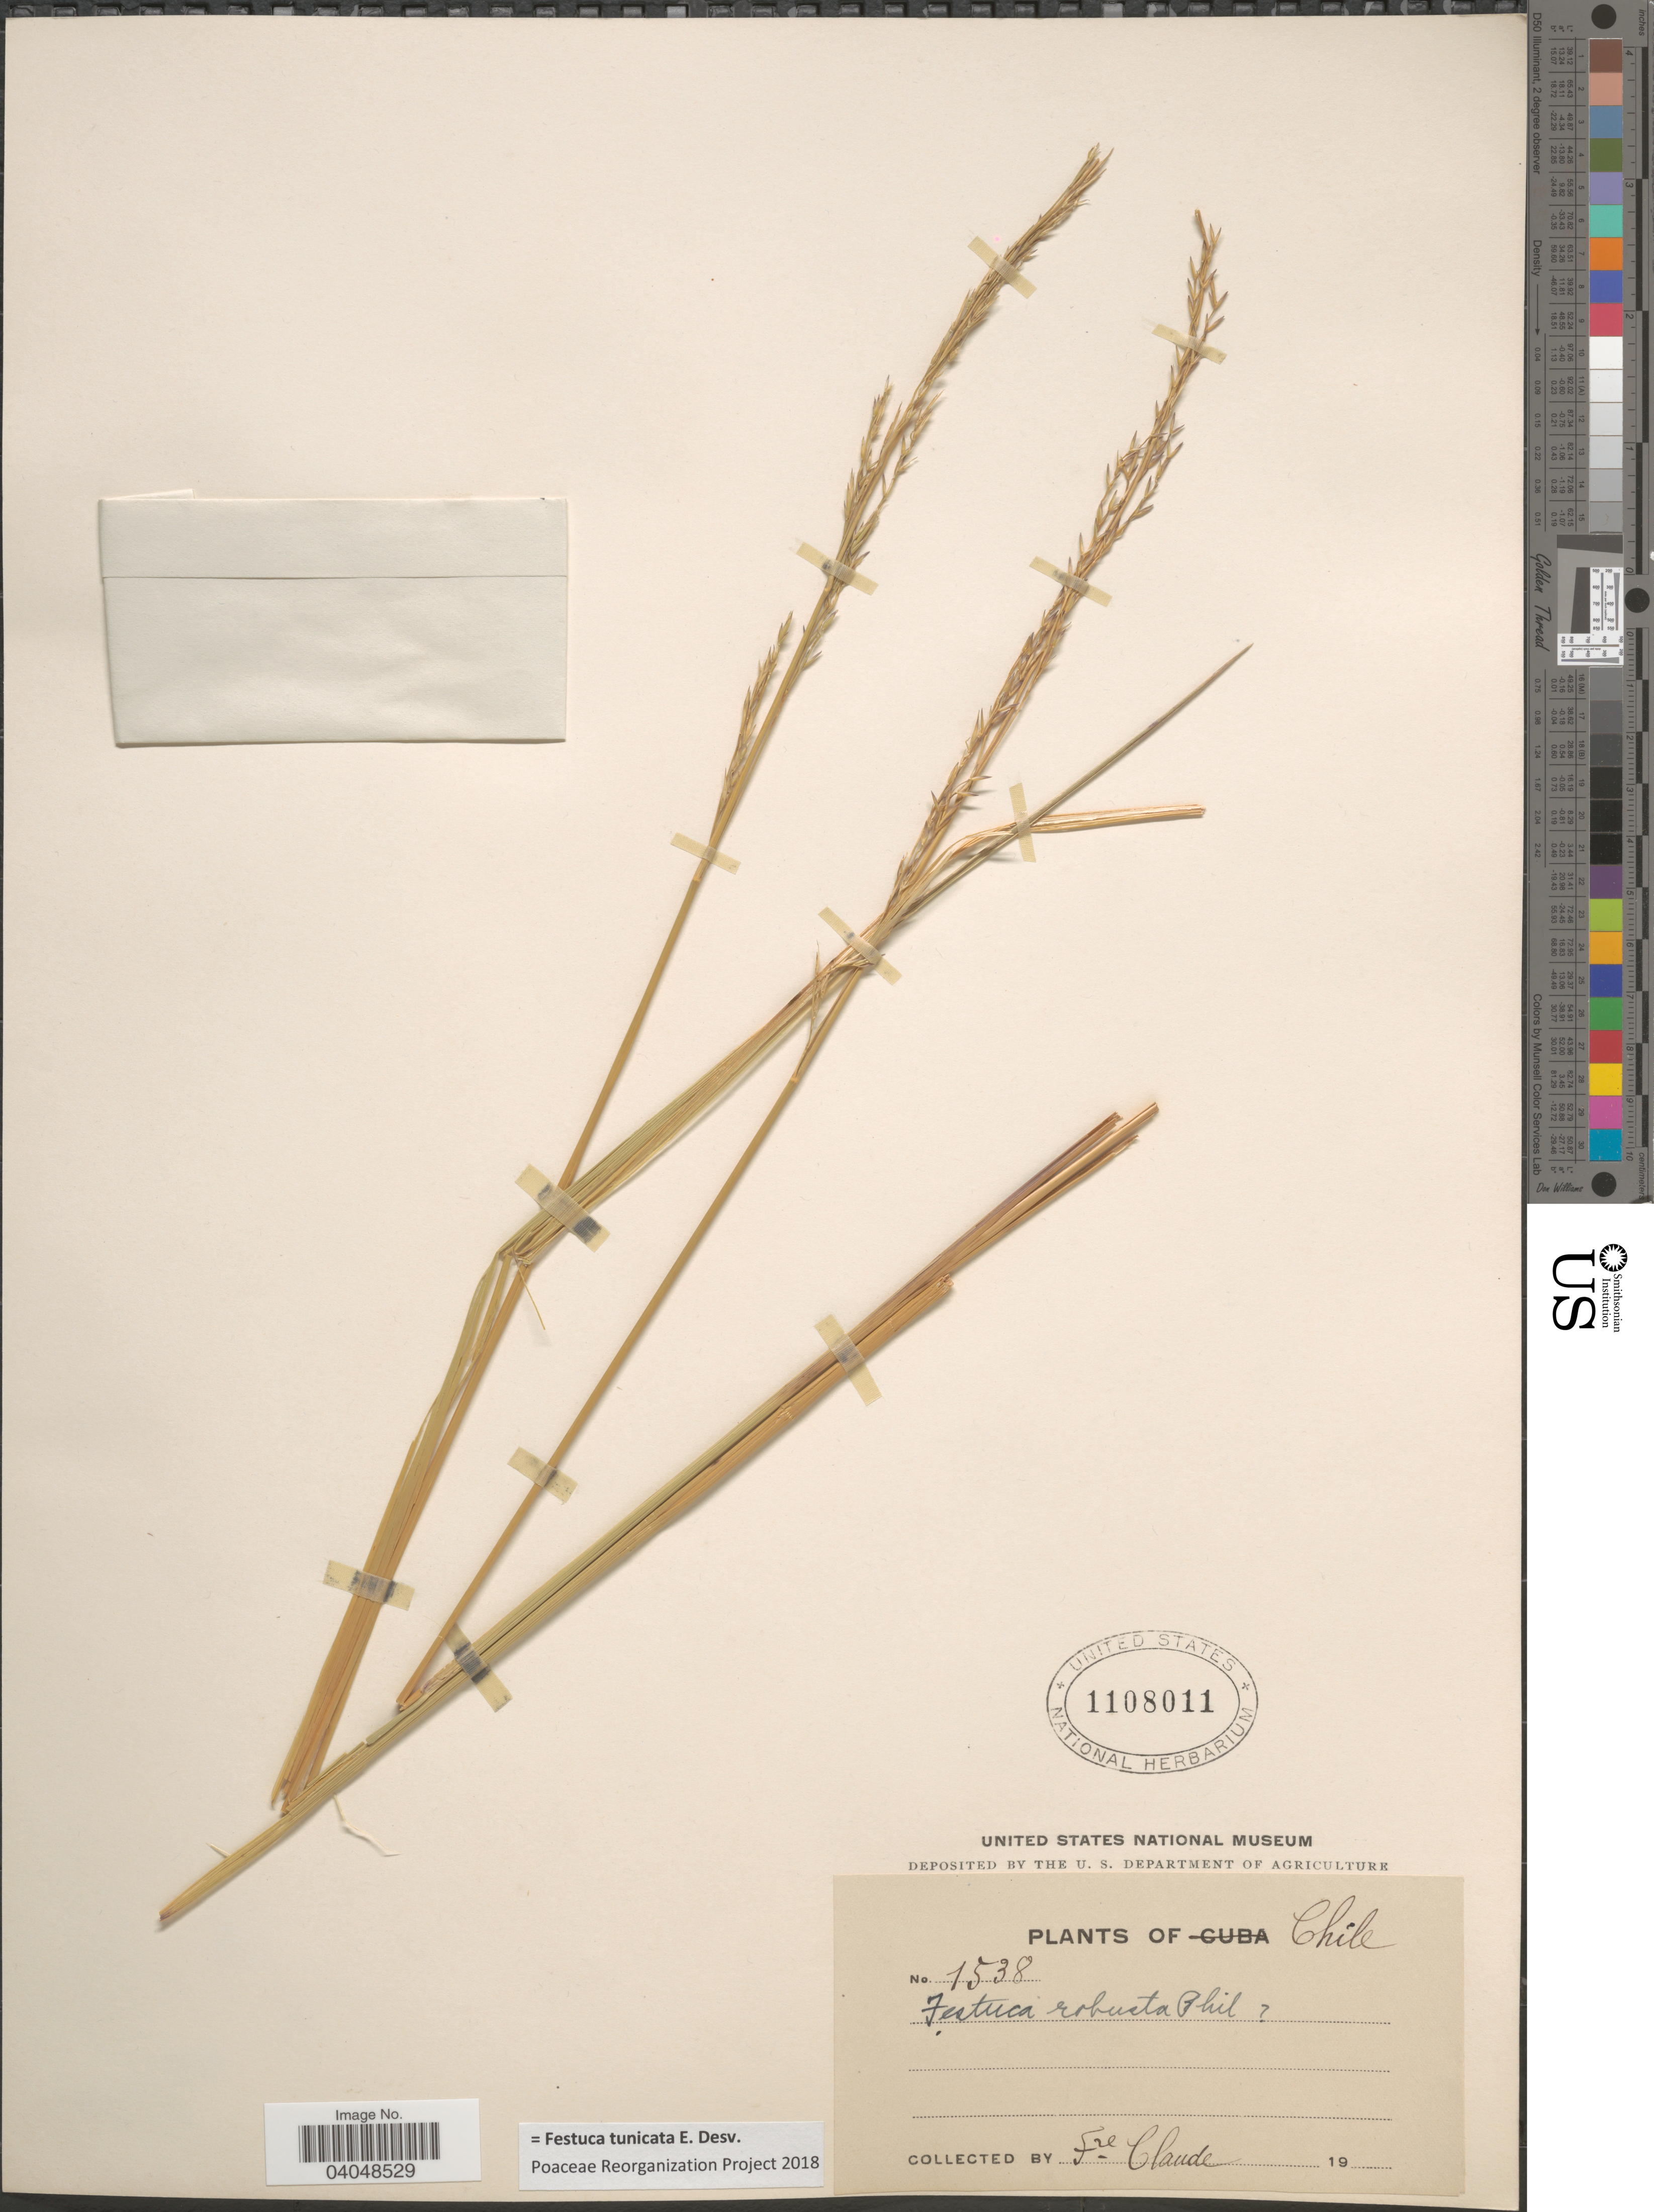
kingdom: Plantae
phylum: Tracheophyta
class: Liliopsida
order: Poales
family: Poaceae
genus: Festuca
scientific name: Festuca tunicata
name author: É. Desv.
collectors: Fre. Claude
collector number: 1538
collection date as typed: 19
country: Chile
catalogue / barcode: US 1108011